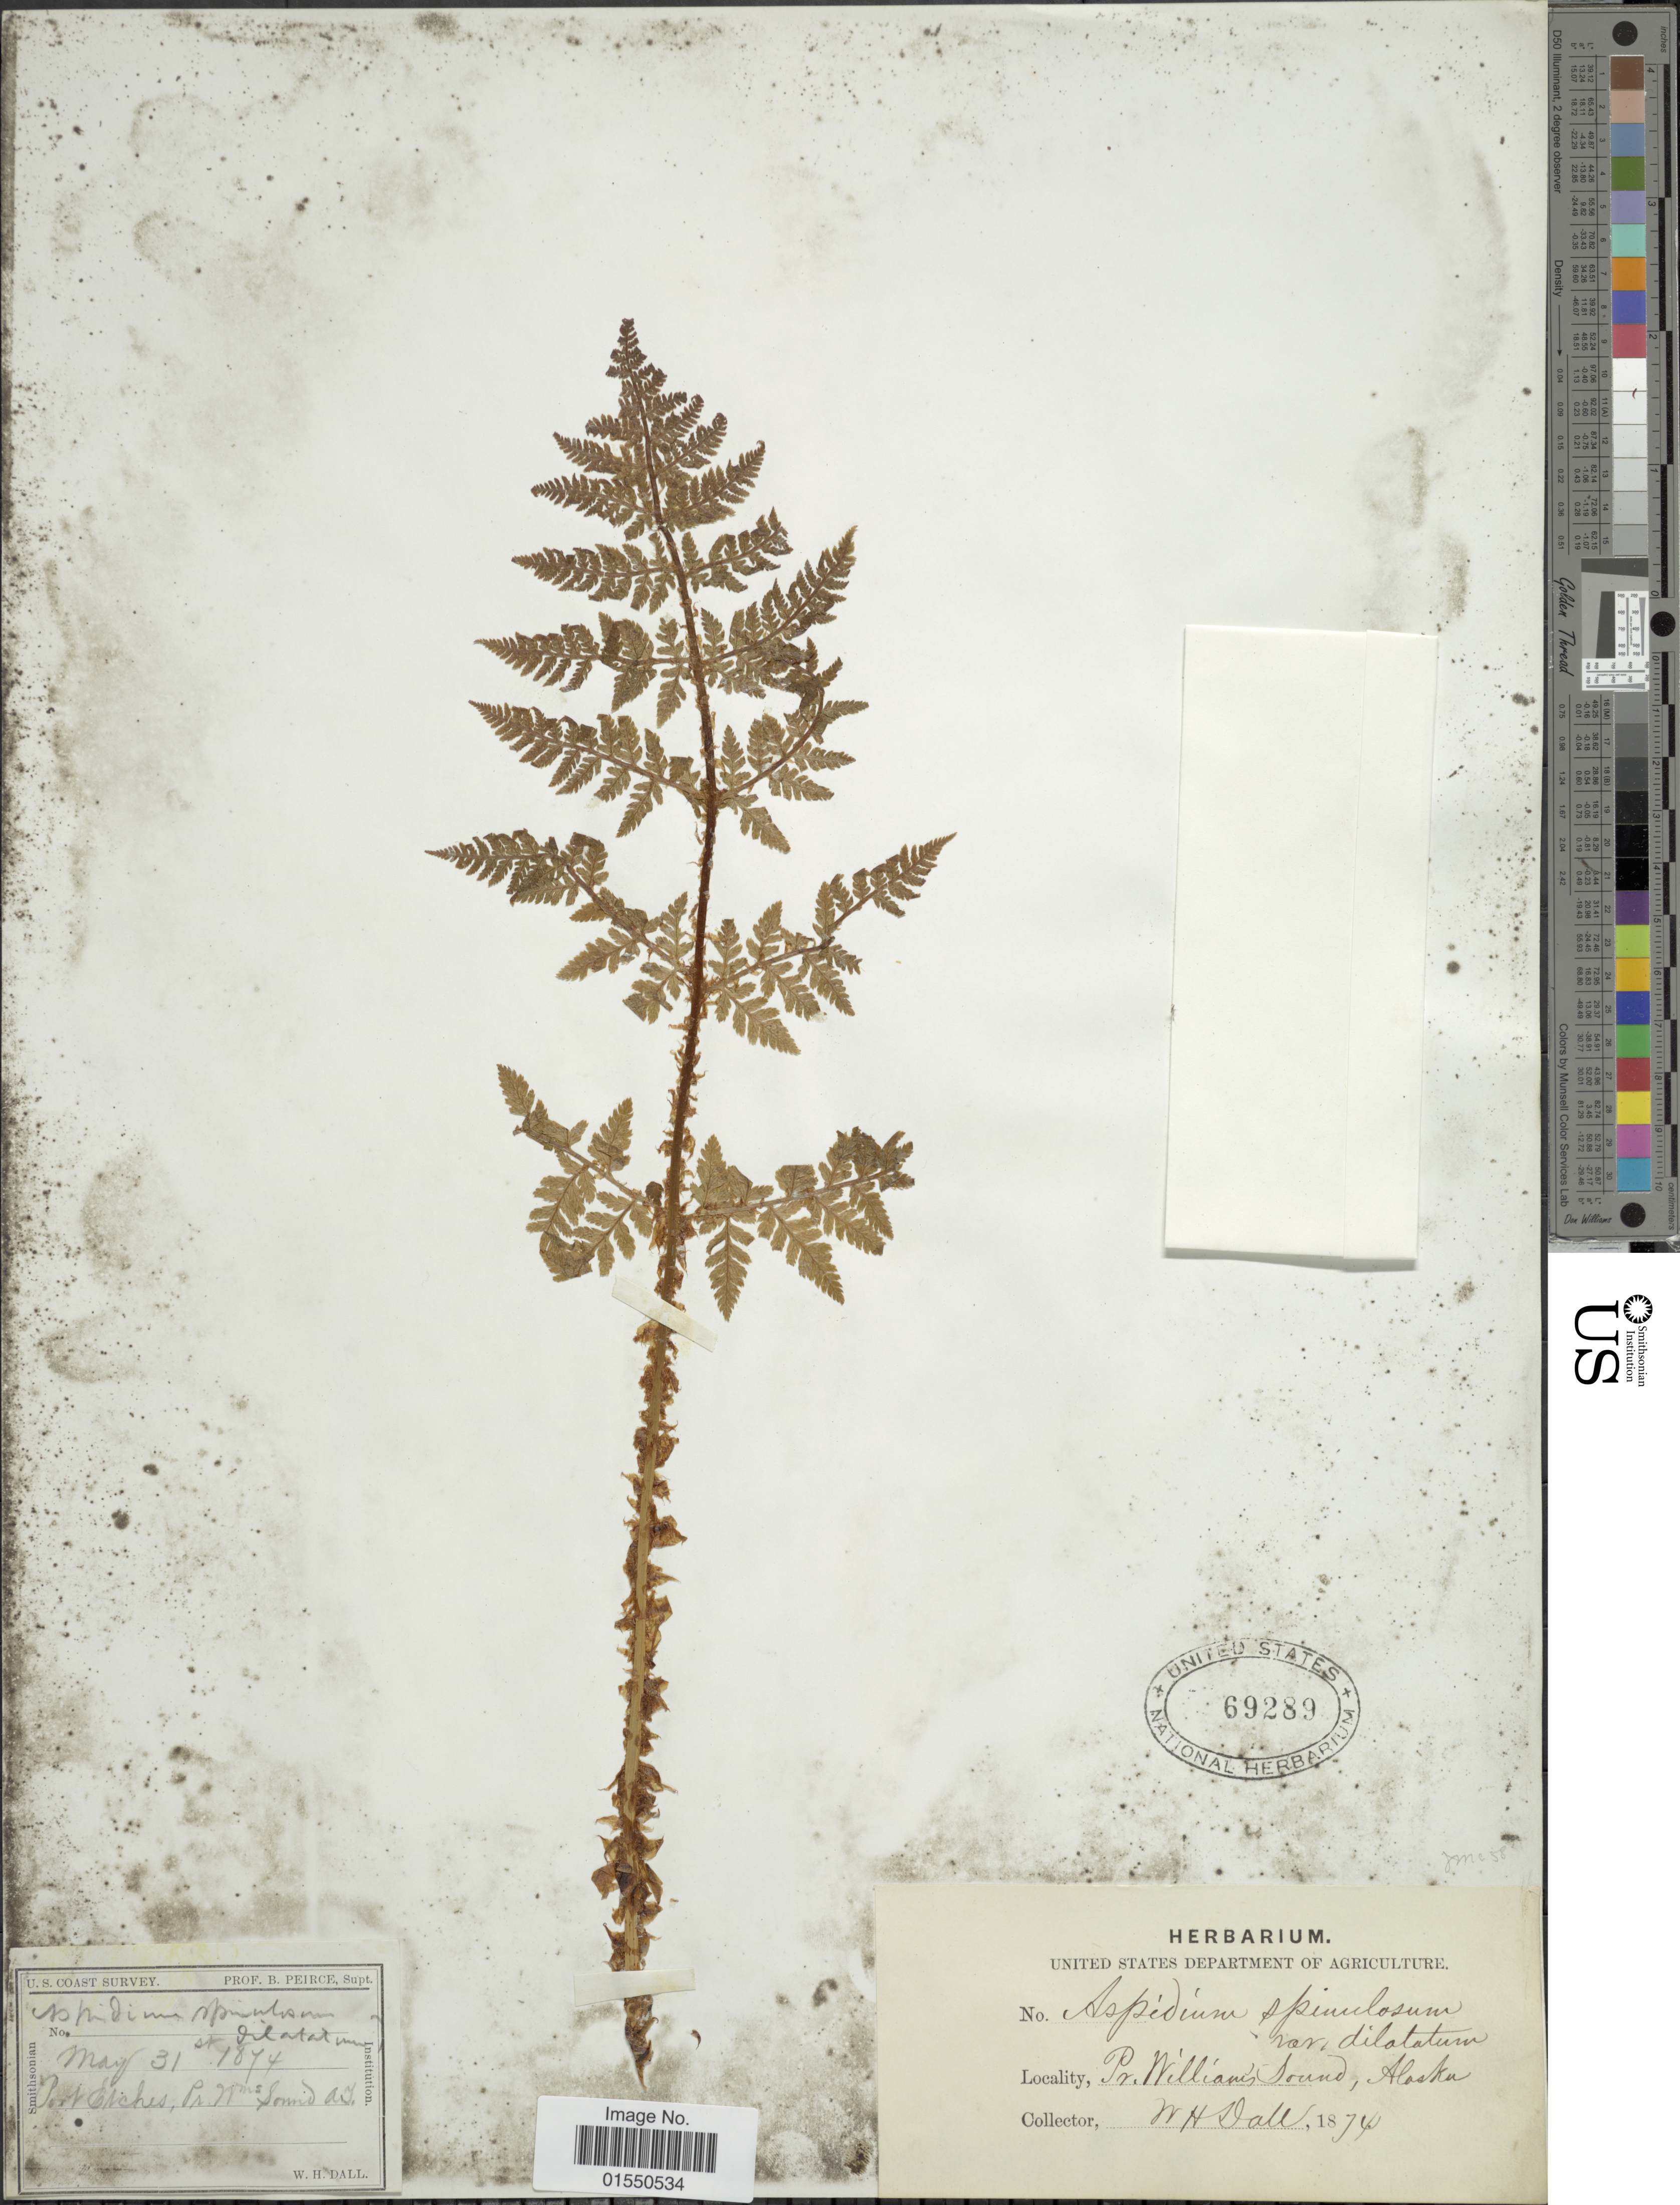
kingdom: Plantae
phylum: Tracheophyta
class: Polypodiopsida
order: Polypodiales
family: Dryopteridaceae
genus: Dryopteris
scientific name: Dryopteris expansa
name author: (C. Presl) Fraser-Jenk. & Jermy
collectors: W. Dall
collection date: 1874-05-31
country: United States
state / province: Alaska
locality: Pr. Williams Sound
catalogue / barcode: US 69289